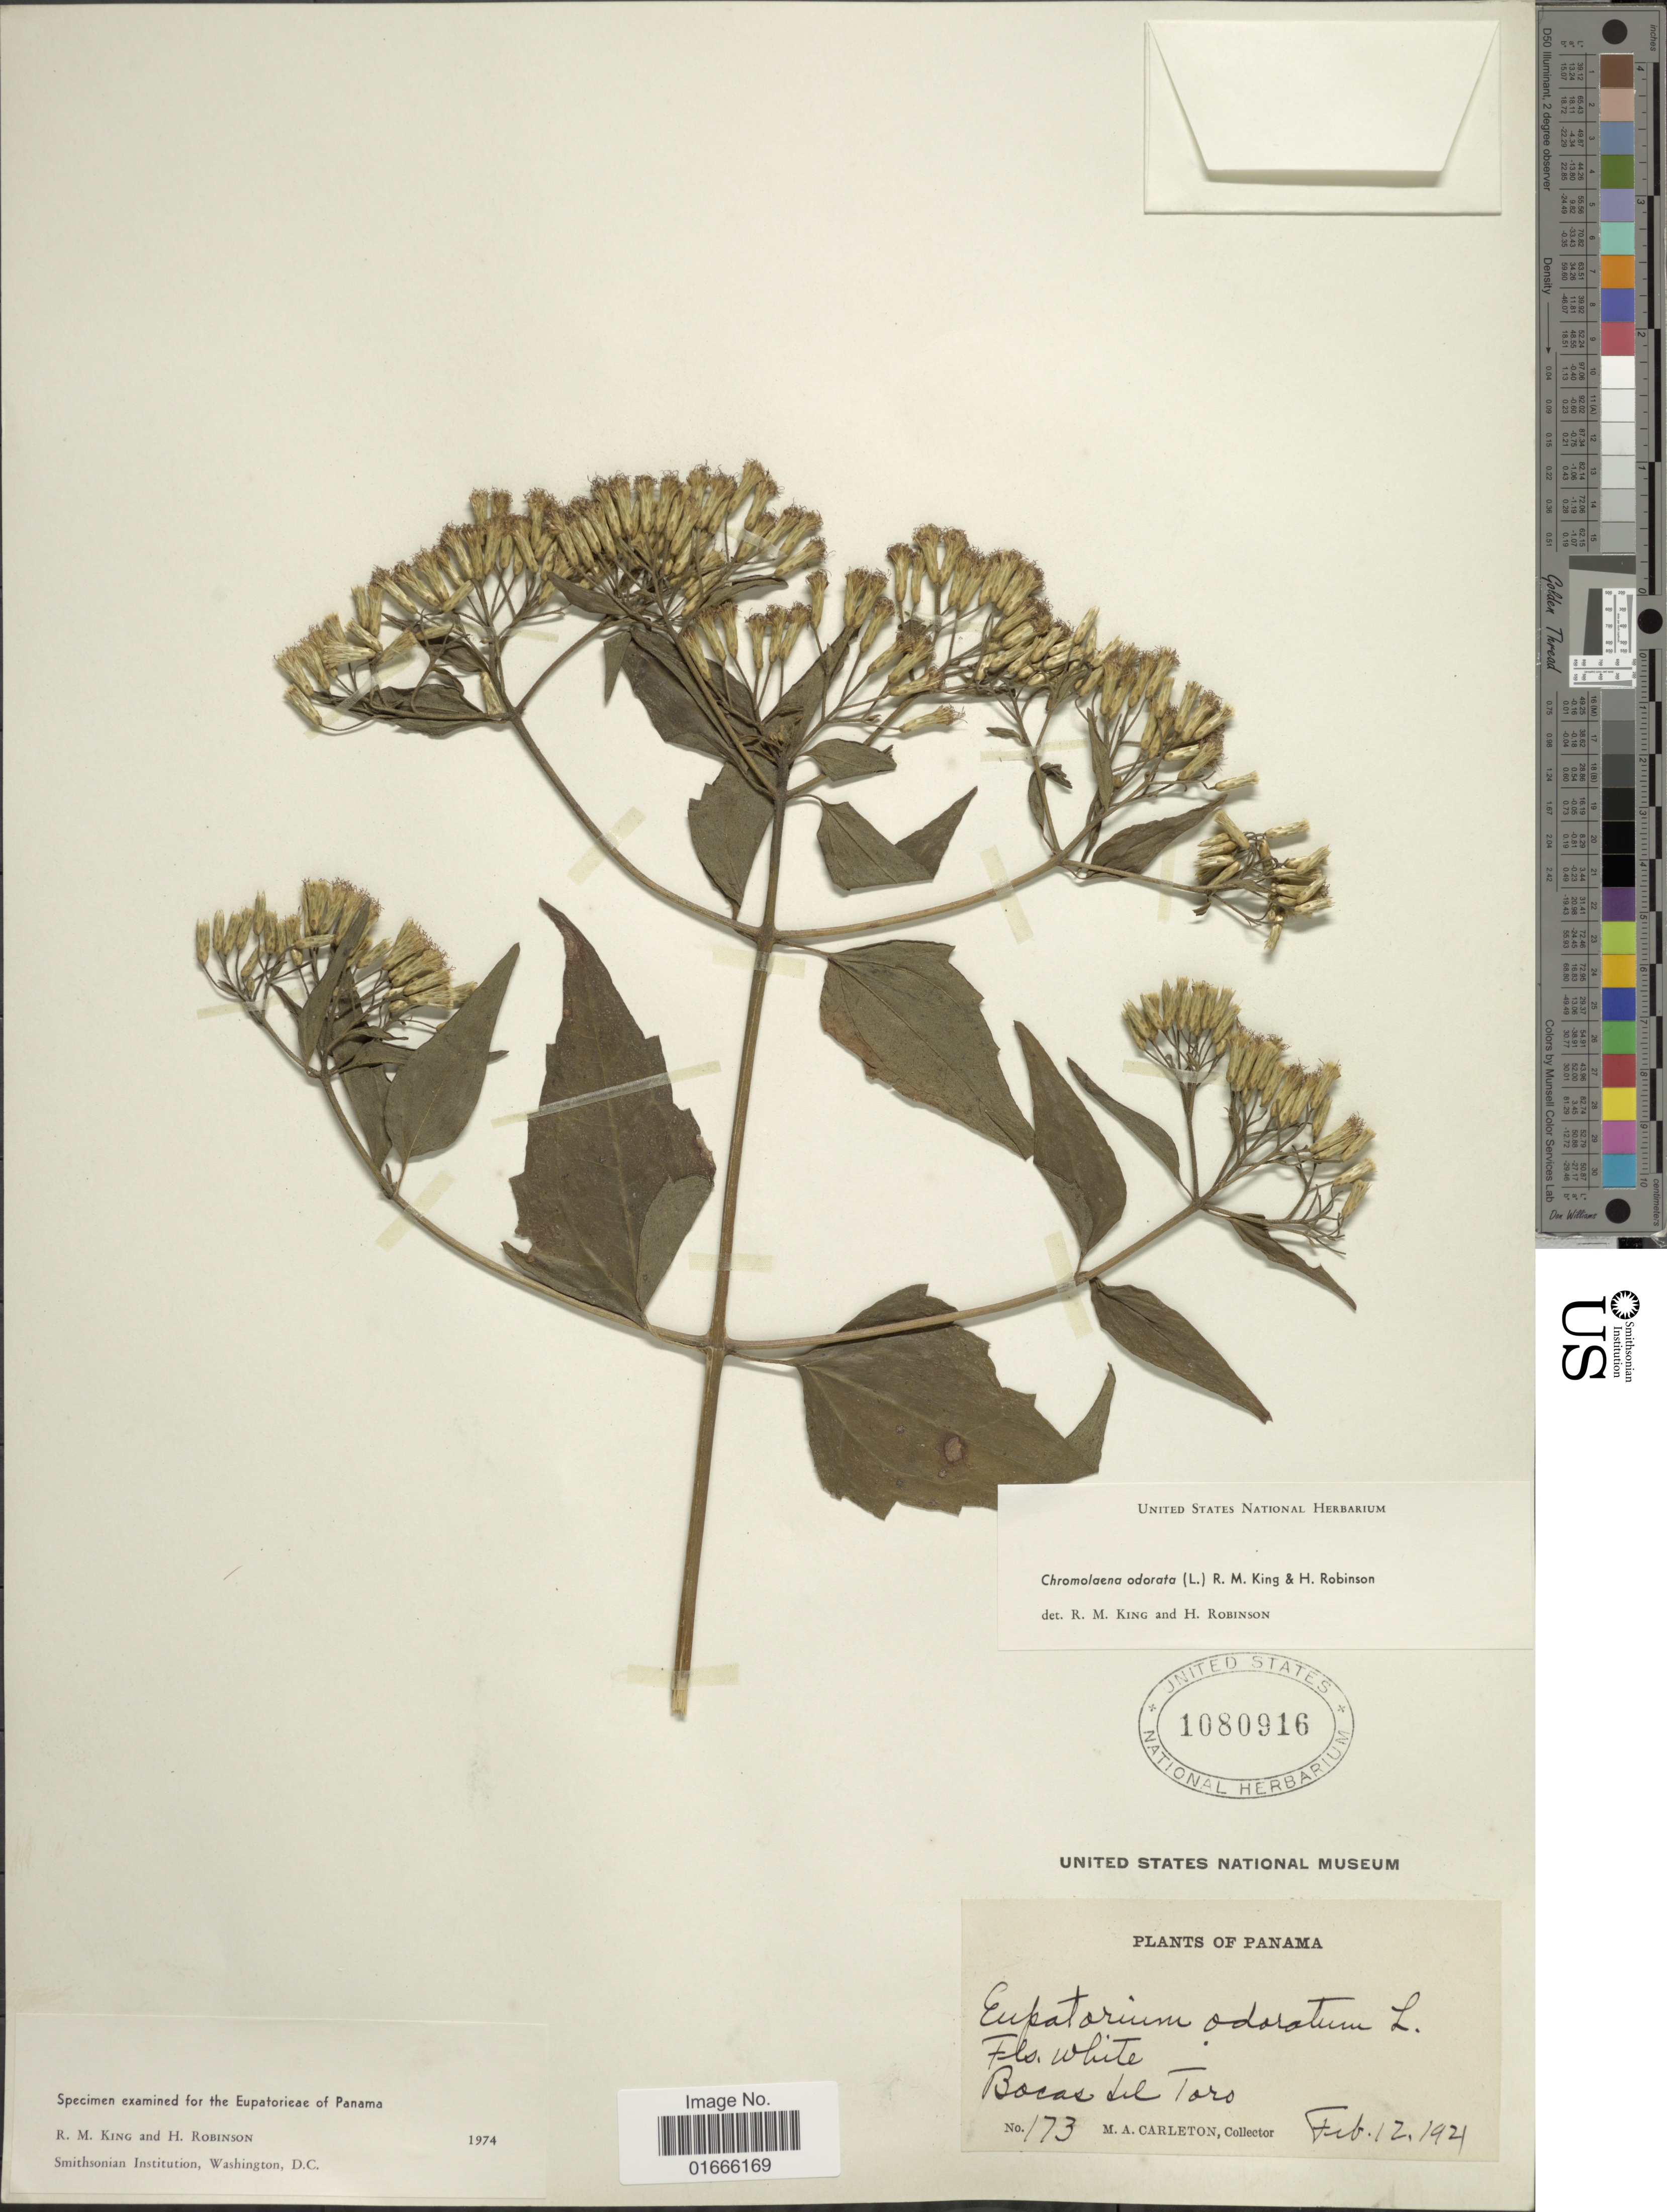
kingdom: Plantae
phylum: Tracheophyta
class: Magnoliopsida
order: Asterales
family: Asteraceae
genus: Chromolaena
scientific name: Chromolaena odorata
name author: (L.) R.M. King & H. Rob.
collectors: M. A. Carleton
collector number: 173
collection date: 1921-02-12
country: Panama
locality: Bocas del Toro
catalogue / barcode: US 1080916